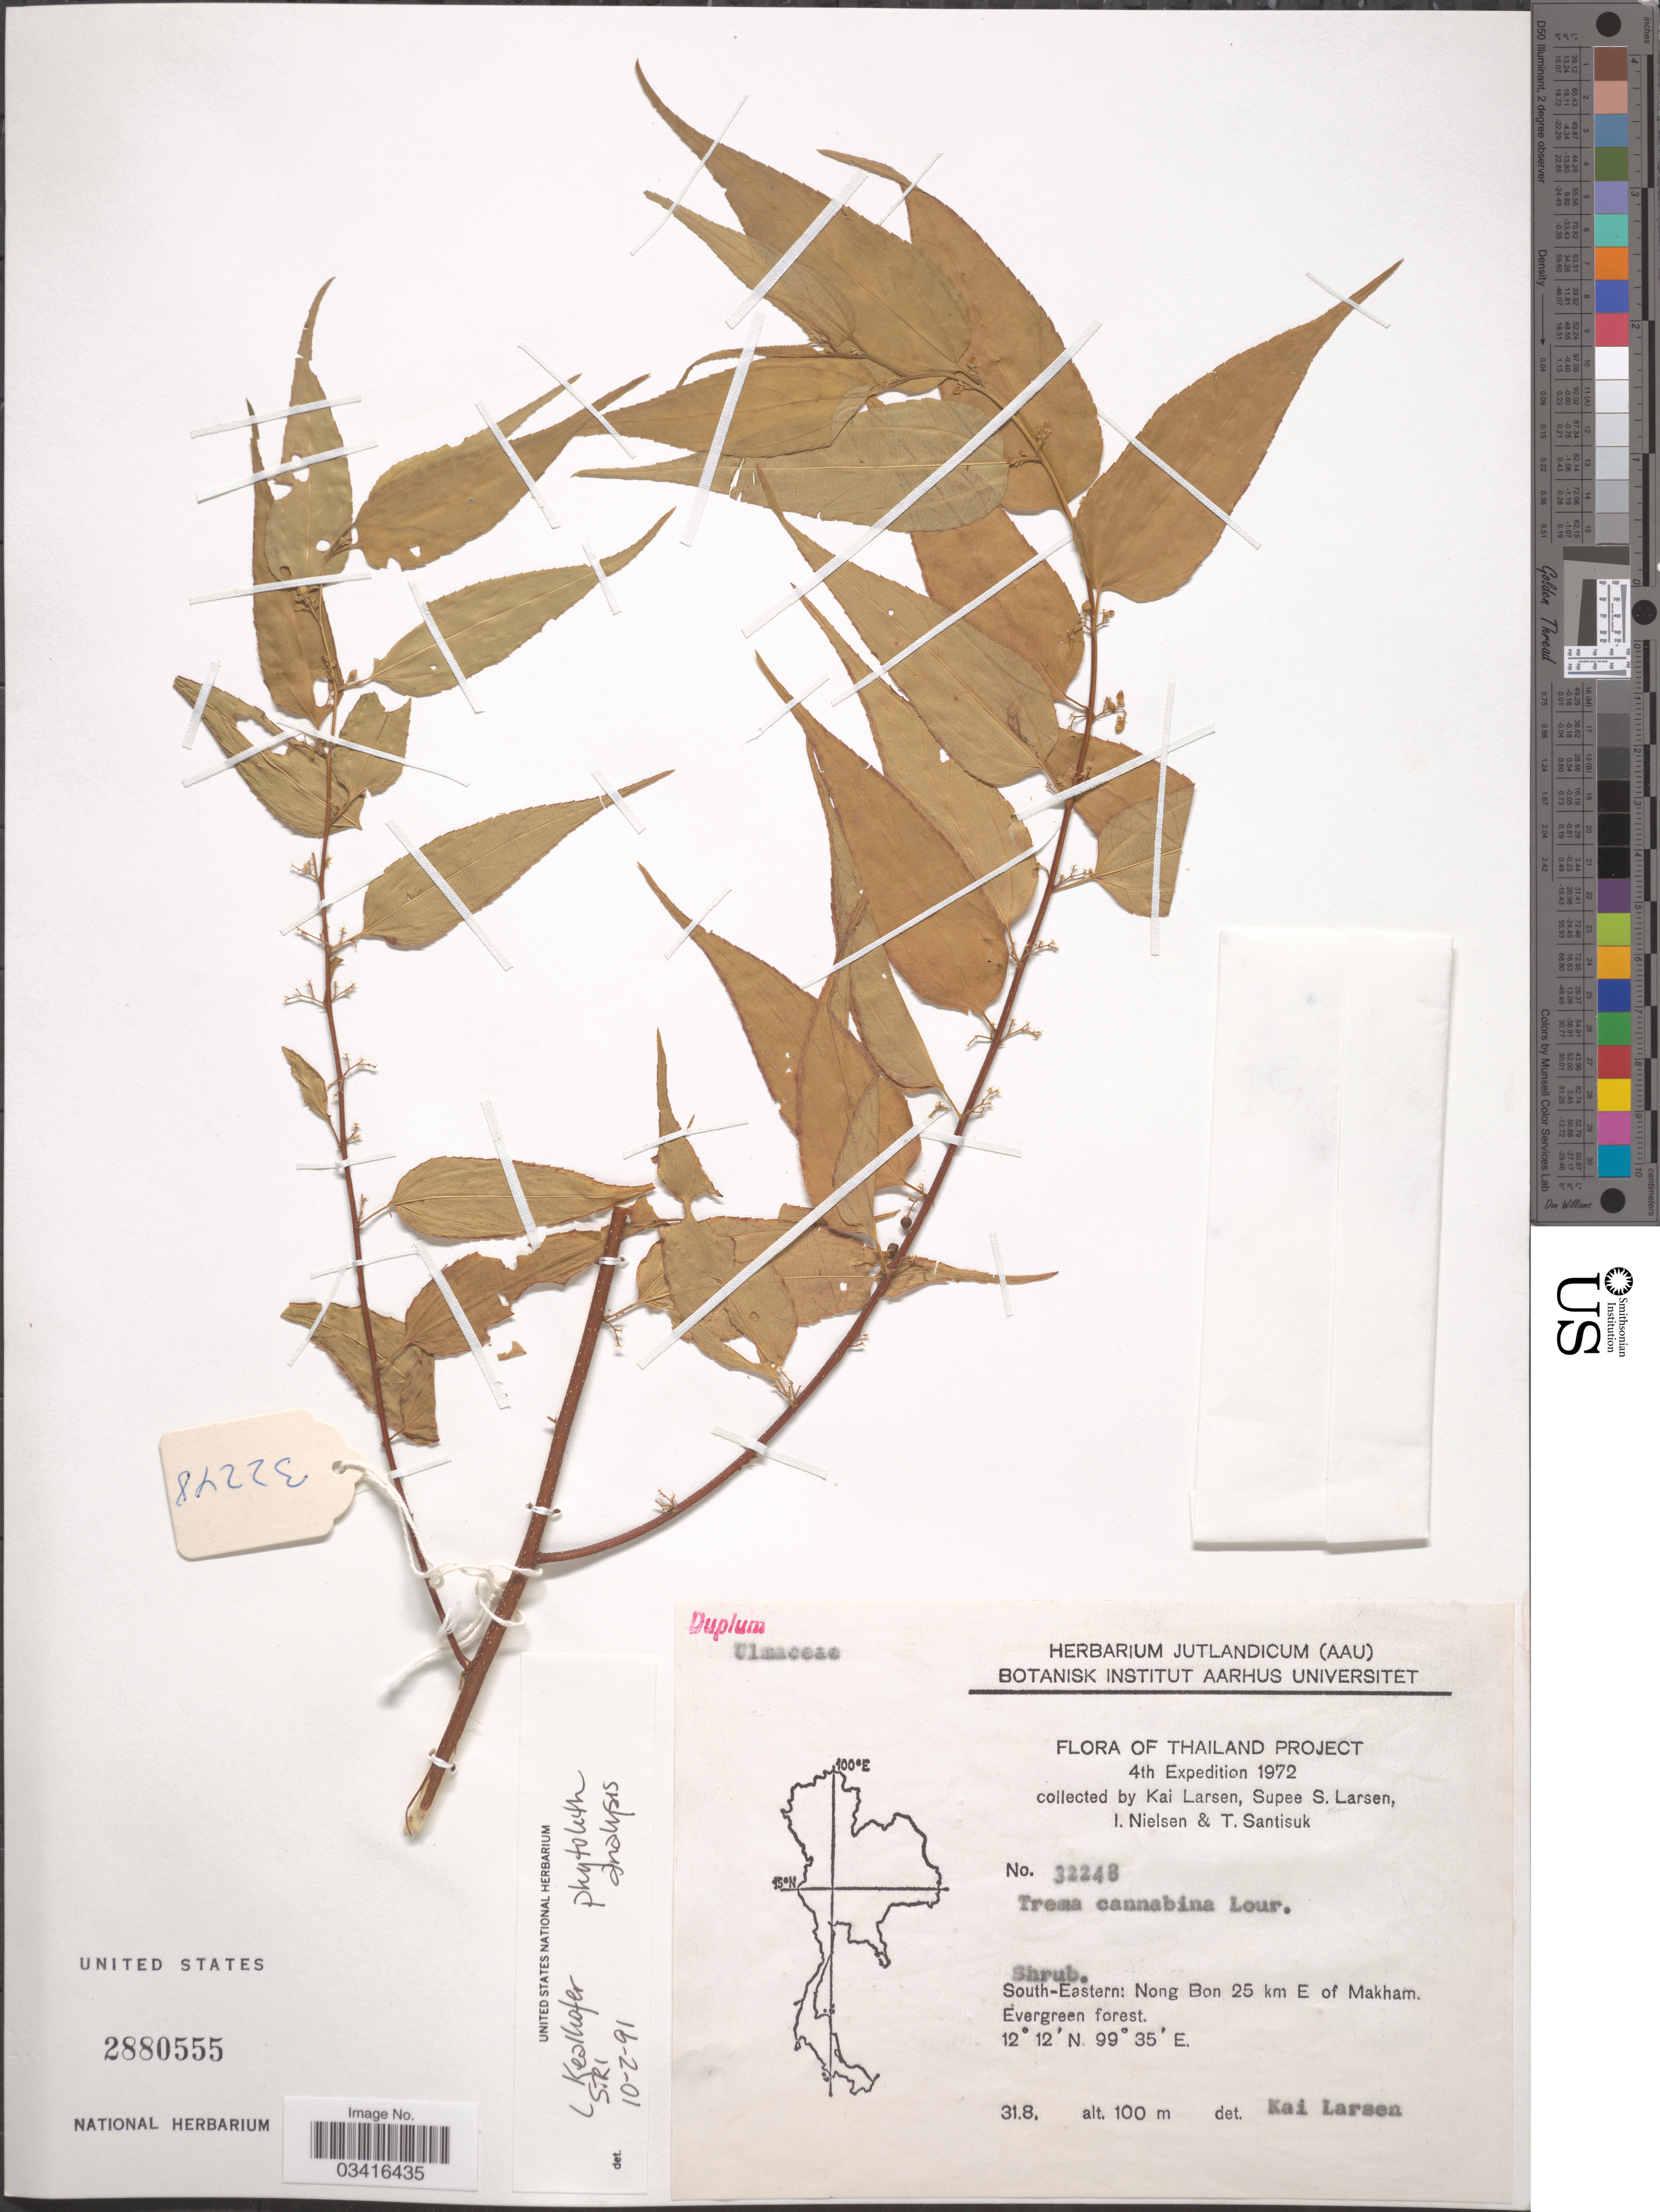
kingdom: Plantae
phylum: Tracheophyta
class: Magnoliopsida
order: Rosales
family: Cannabaceae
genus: Trema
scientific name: Trema cannabina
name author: Lour.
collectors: K. Larsen, S. Larsen, I. Nielsen & T. Santisuk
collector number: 32248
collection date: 1972-08-31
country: Thailand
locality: South-Eastern: Nong Bon 25 km E of Makham.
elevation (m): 100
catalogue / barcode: US 2880555